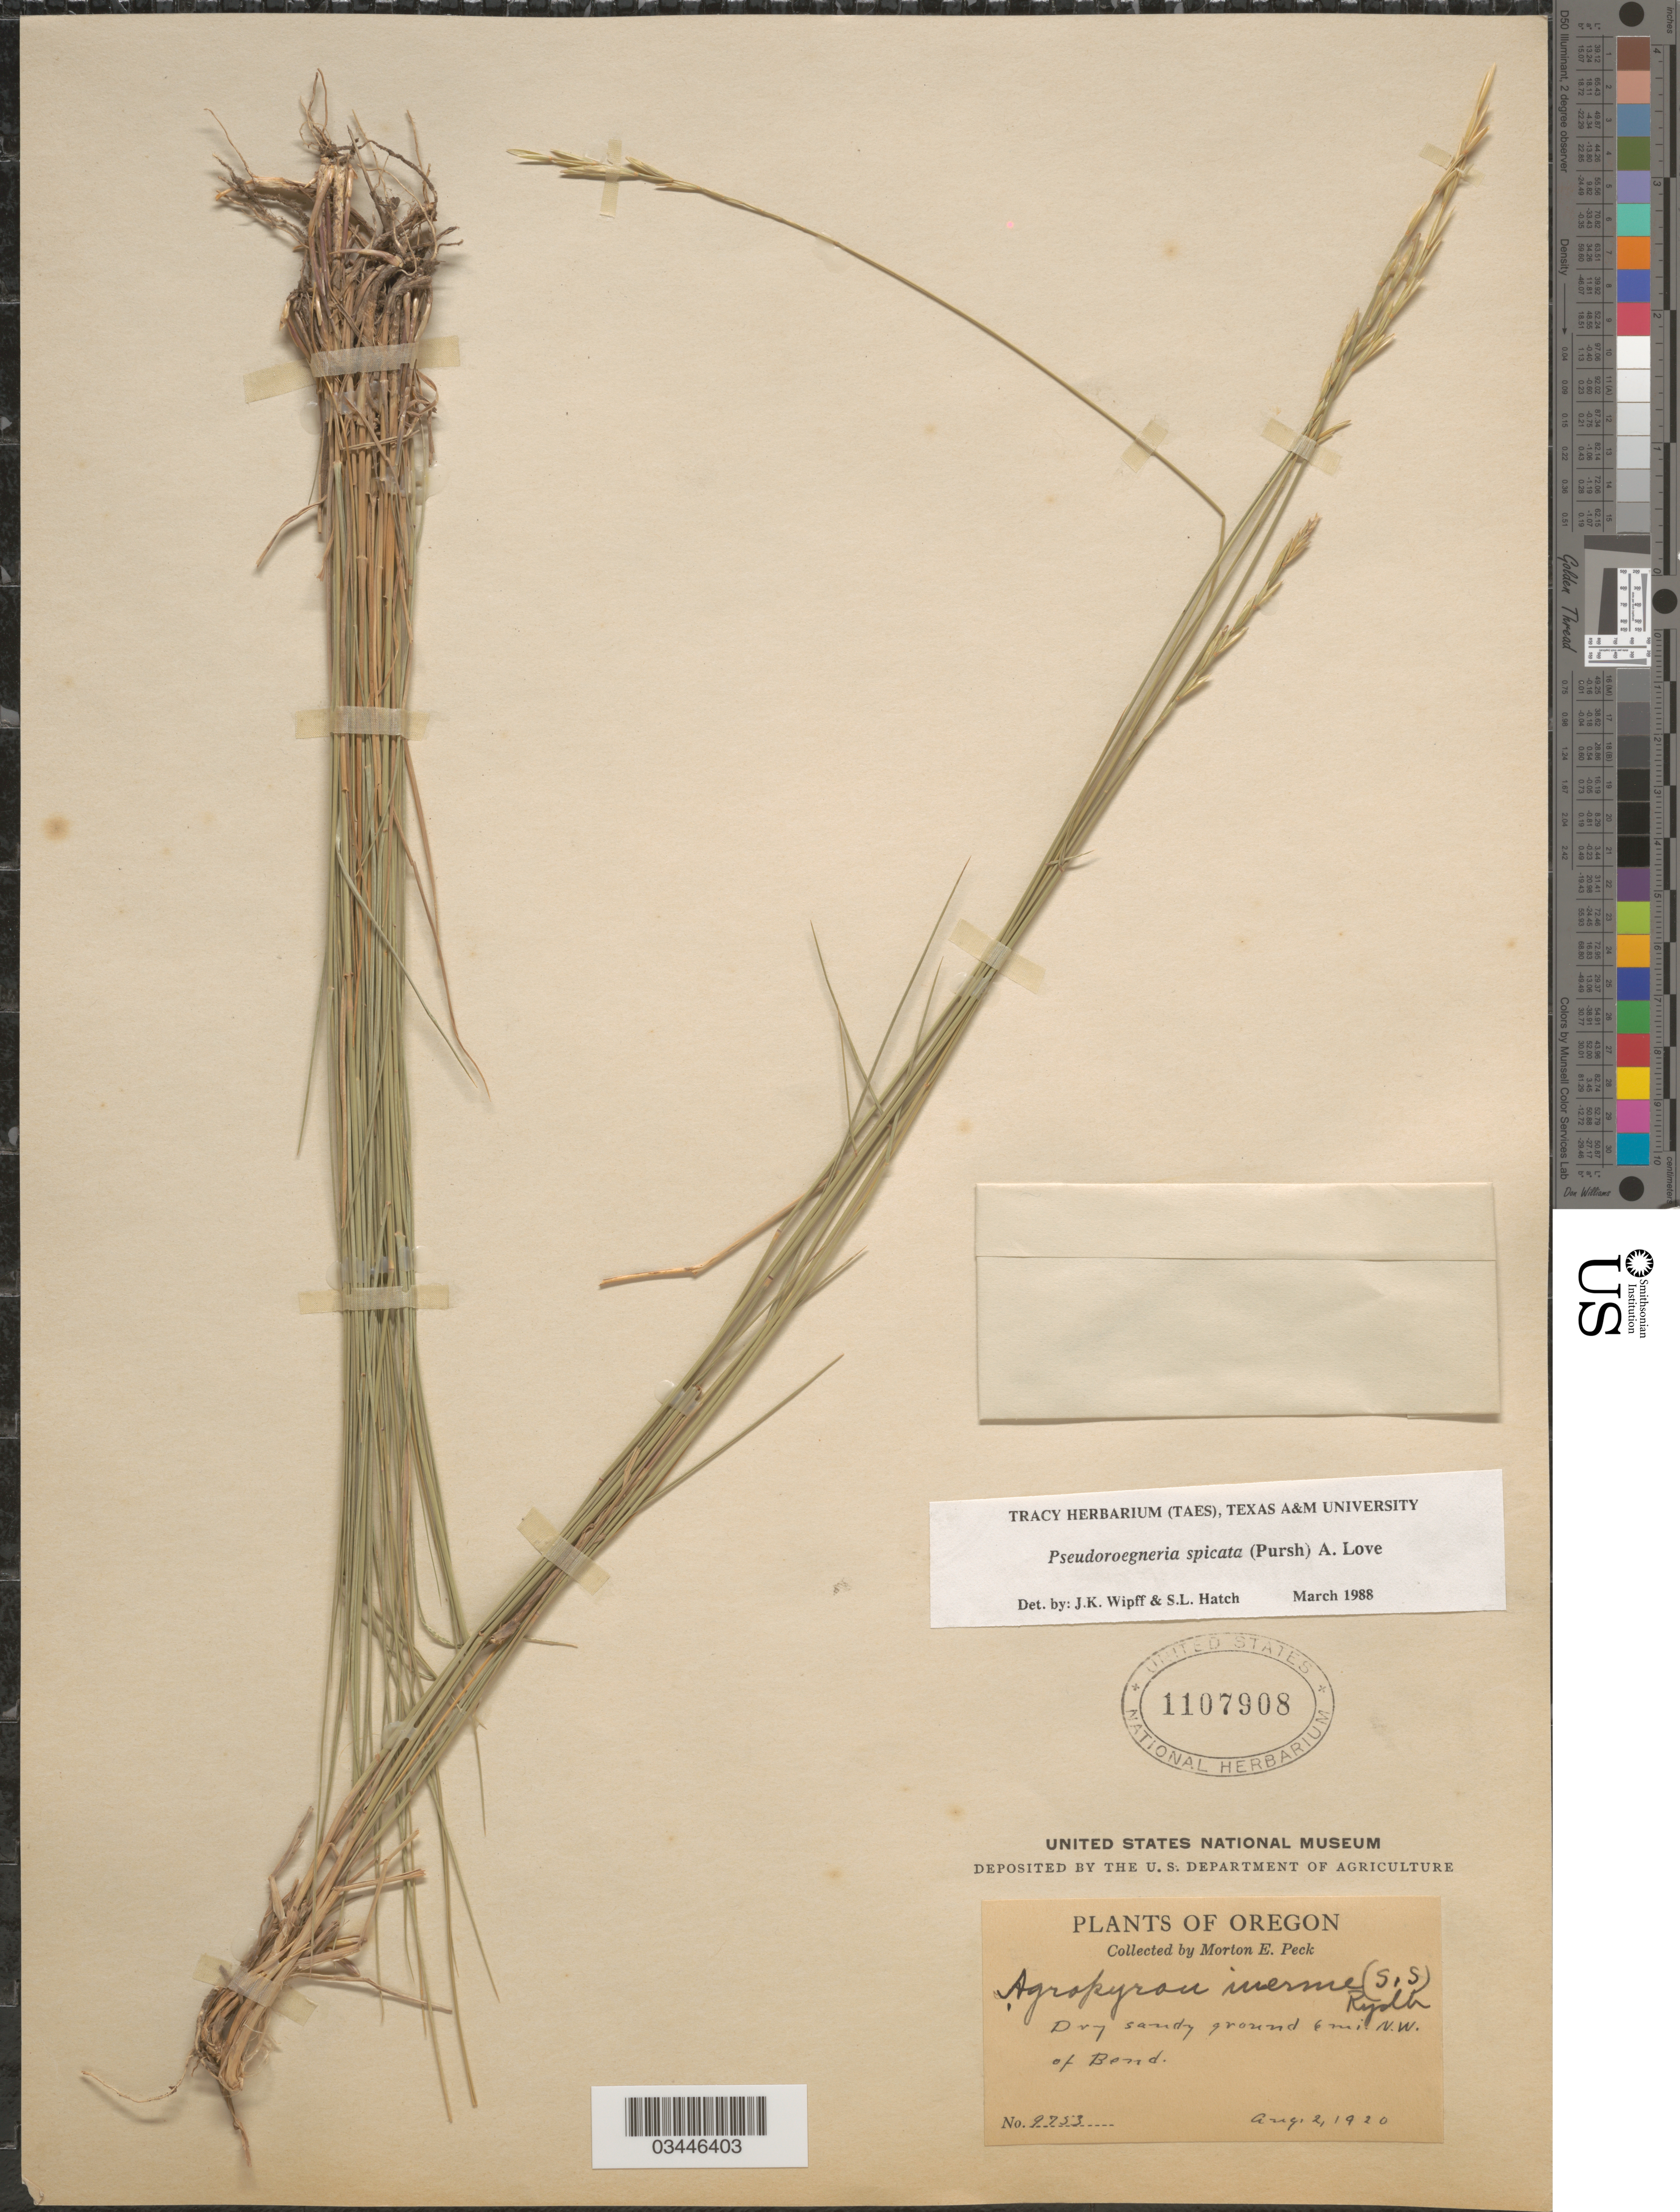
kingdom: Plantae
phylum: Tracheophyta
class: Liliopsida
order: Poales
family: Poaceae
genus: Pseudoroegneria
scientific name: Pseudoroegneria spicata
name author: (Pursh) Á. Löve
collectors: M. E. Peck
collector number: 9753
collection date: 1920-08-02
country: United States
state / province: Oregon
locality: Dry sandy ground 6 mi. N. W. of Bend.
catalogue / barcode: US 1107908